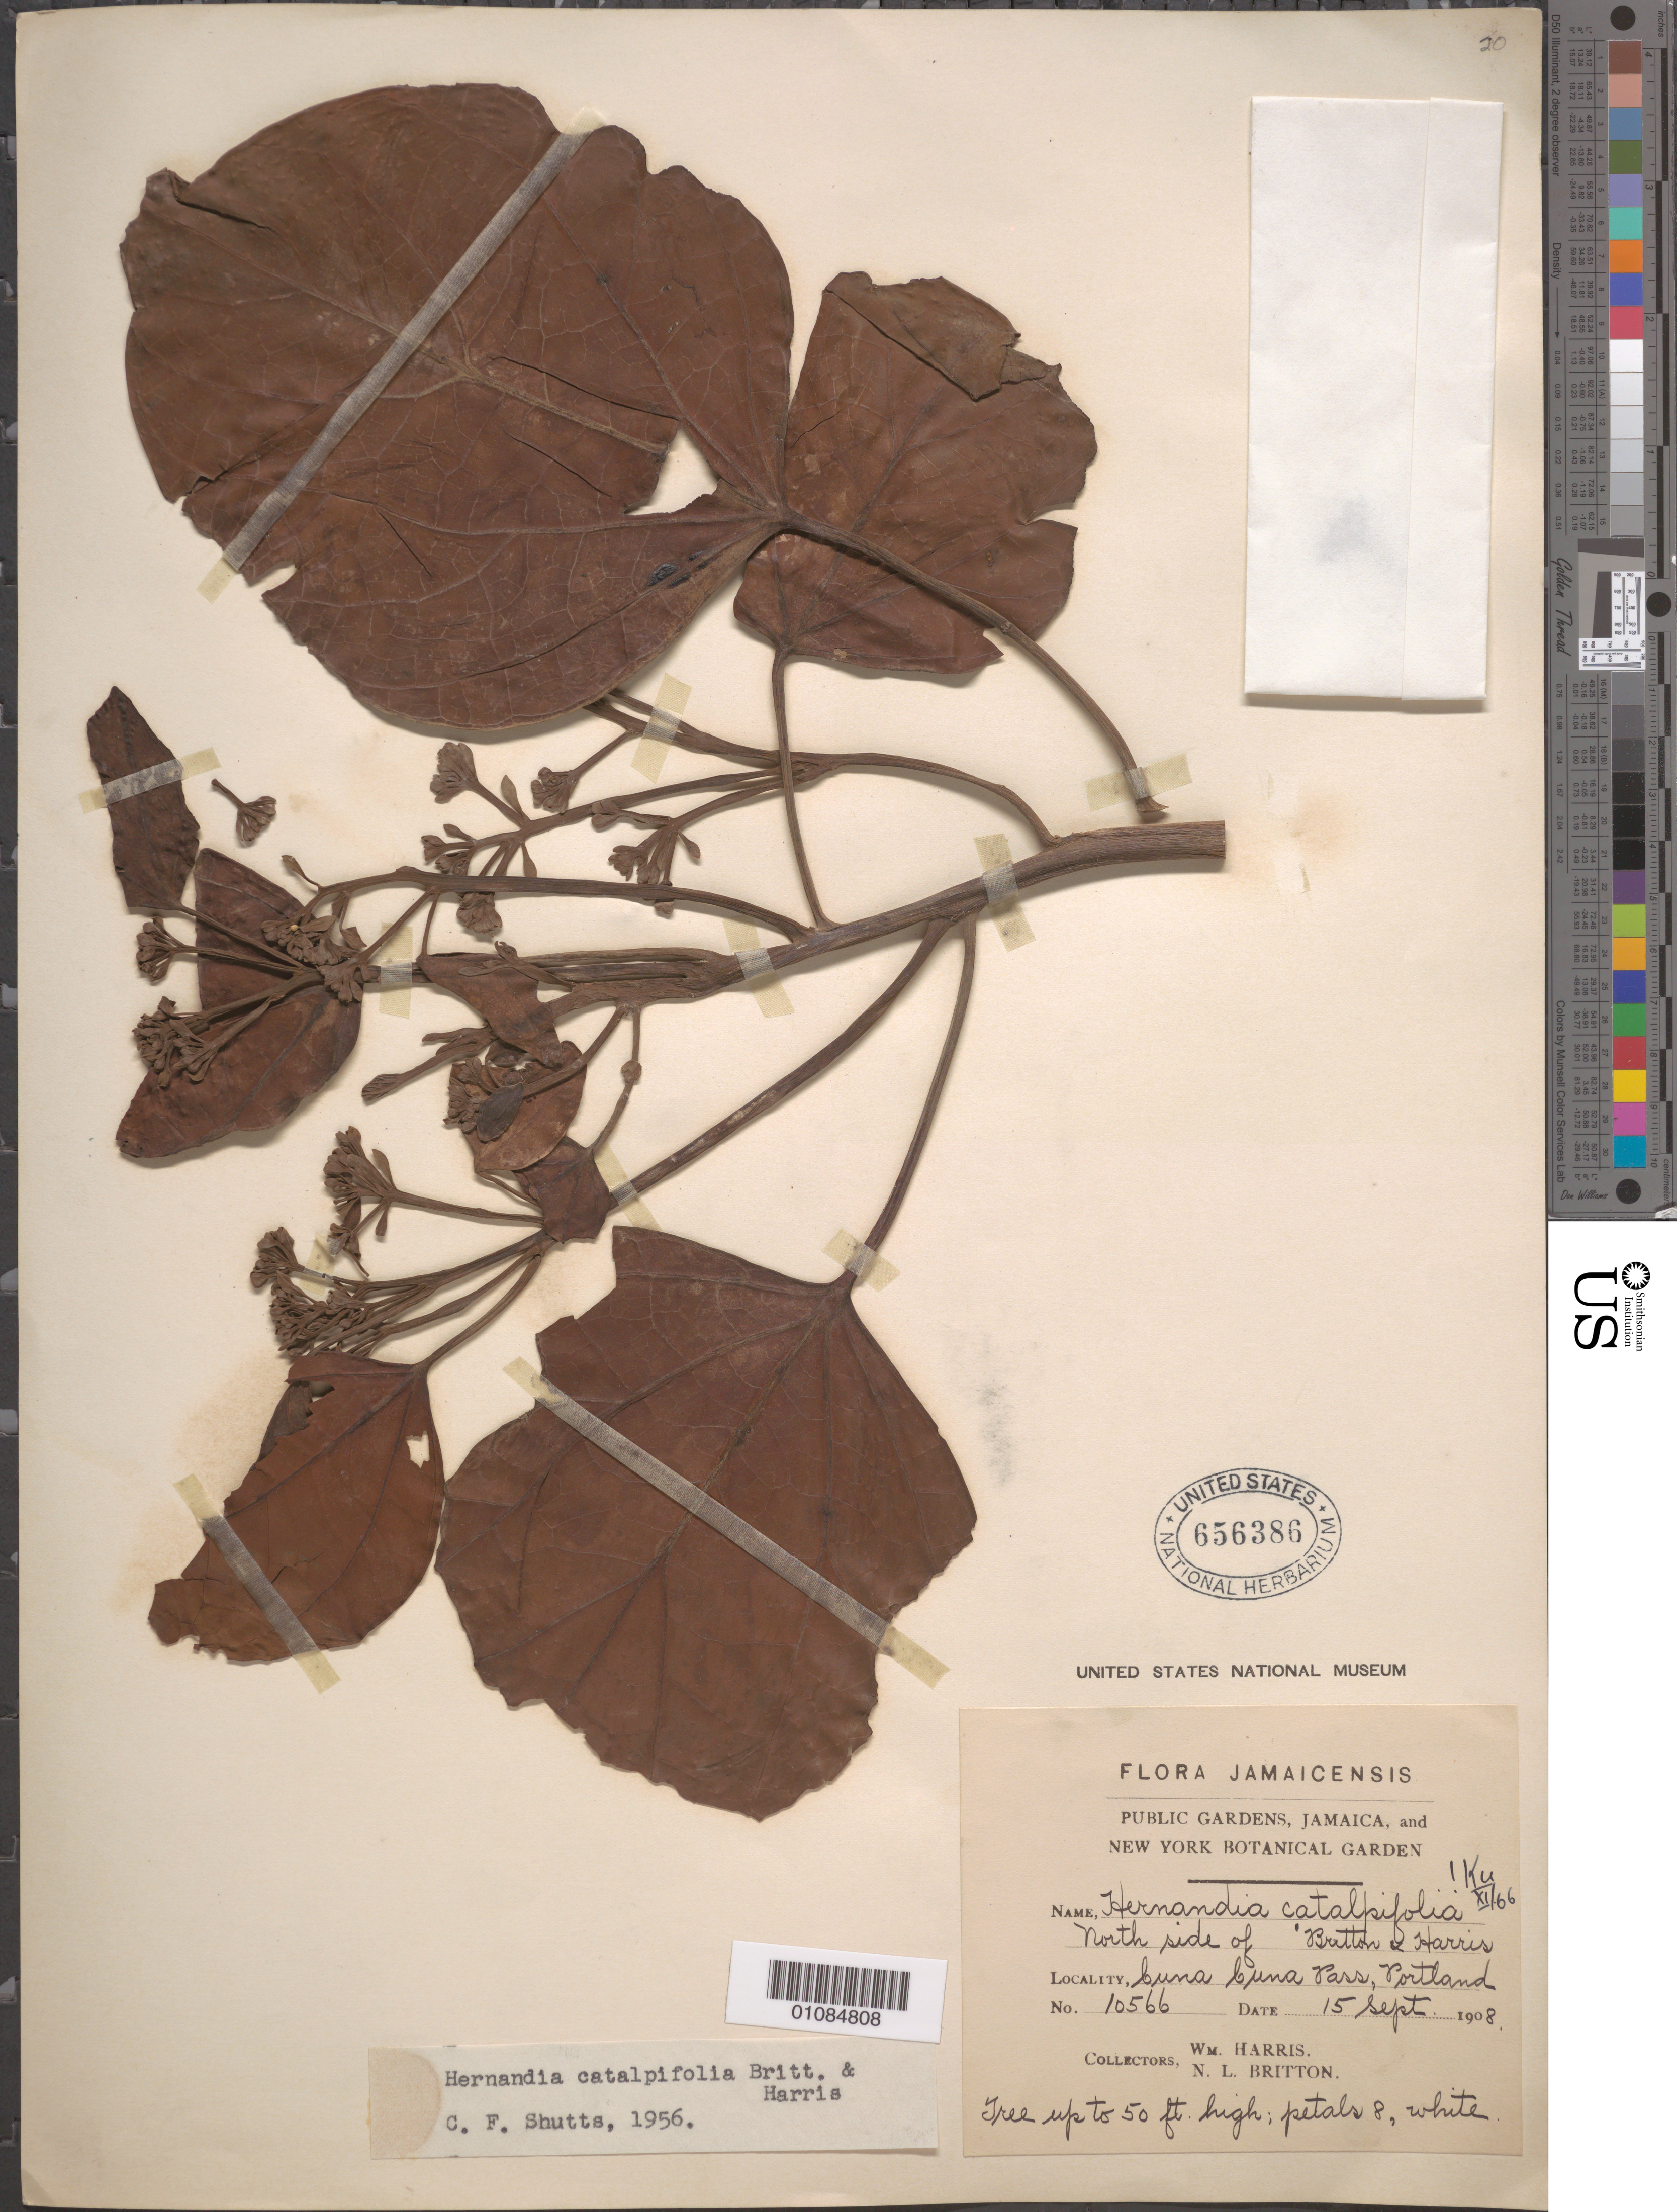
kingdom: Plantae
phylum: Tracheophyta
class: Magnoliopsida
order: Laurales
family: Hernandiaceae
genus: Hernandia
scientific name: Hernandia catalpifolia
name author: Britton & Fawc.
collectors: W. H. Harris & N. Britton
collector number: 10566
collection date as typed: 15 Sep 1908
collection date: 1908-09-15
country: Jamaica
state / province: Portland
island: Jamaica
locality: N side of Luna, Luna Pass (?), Portland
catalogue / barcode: US 656386